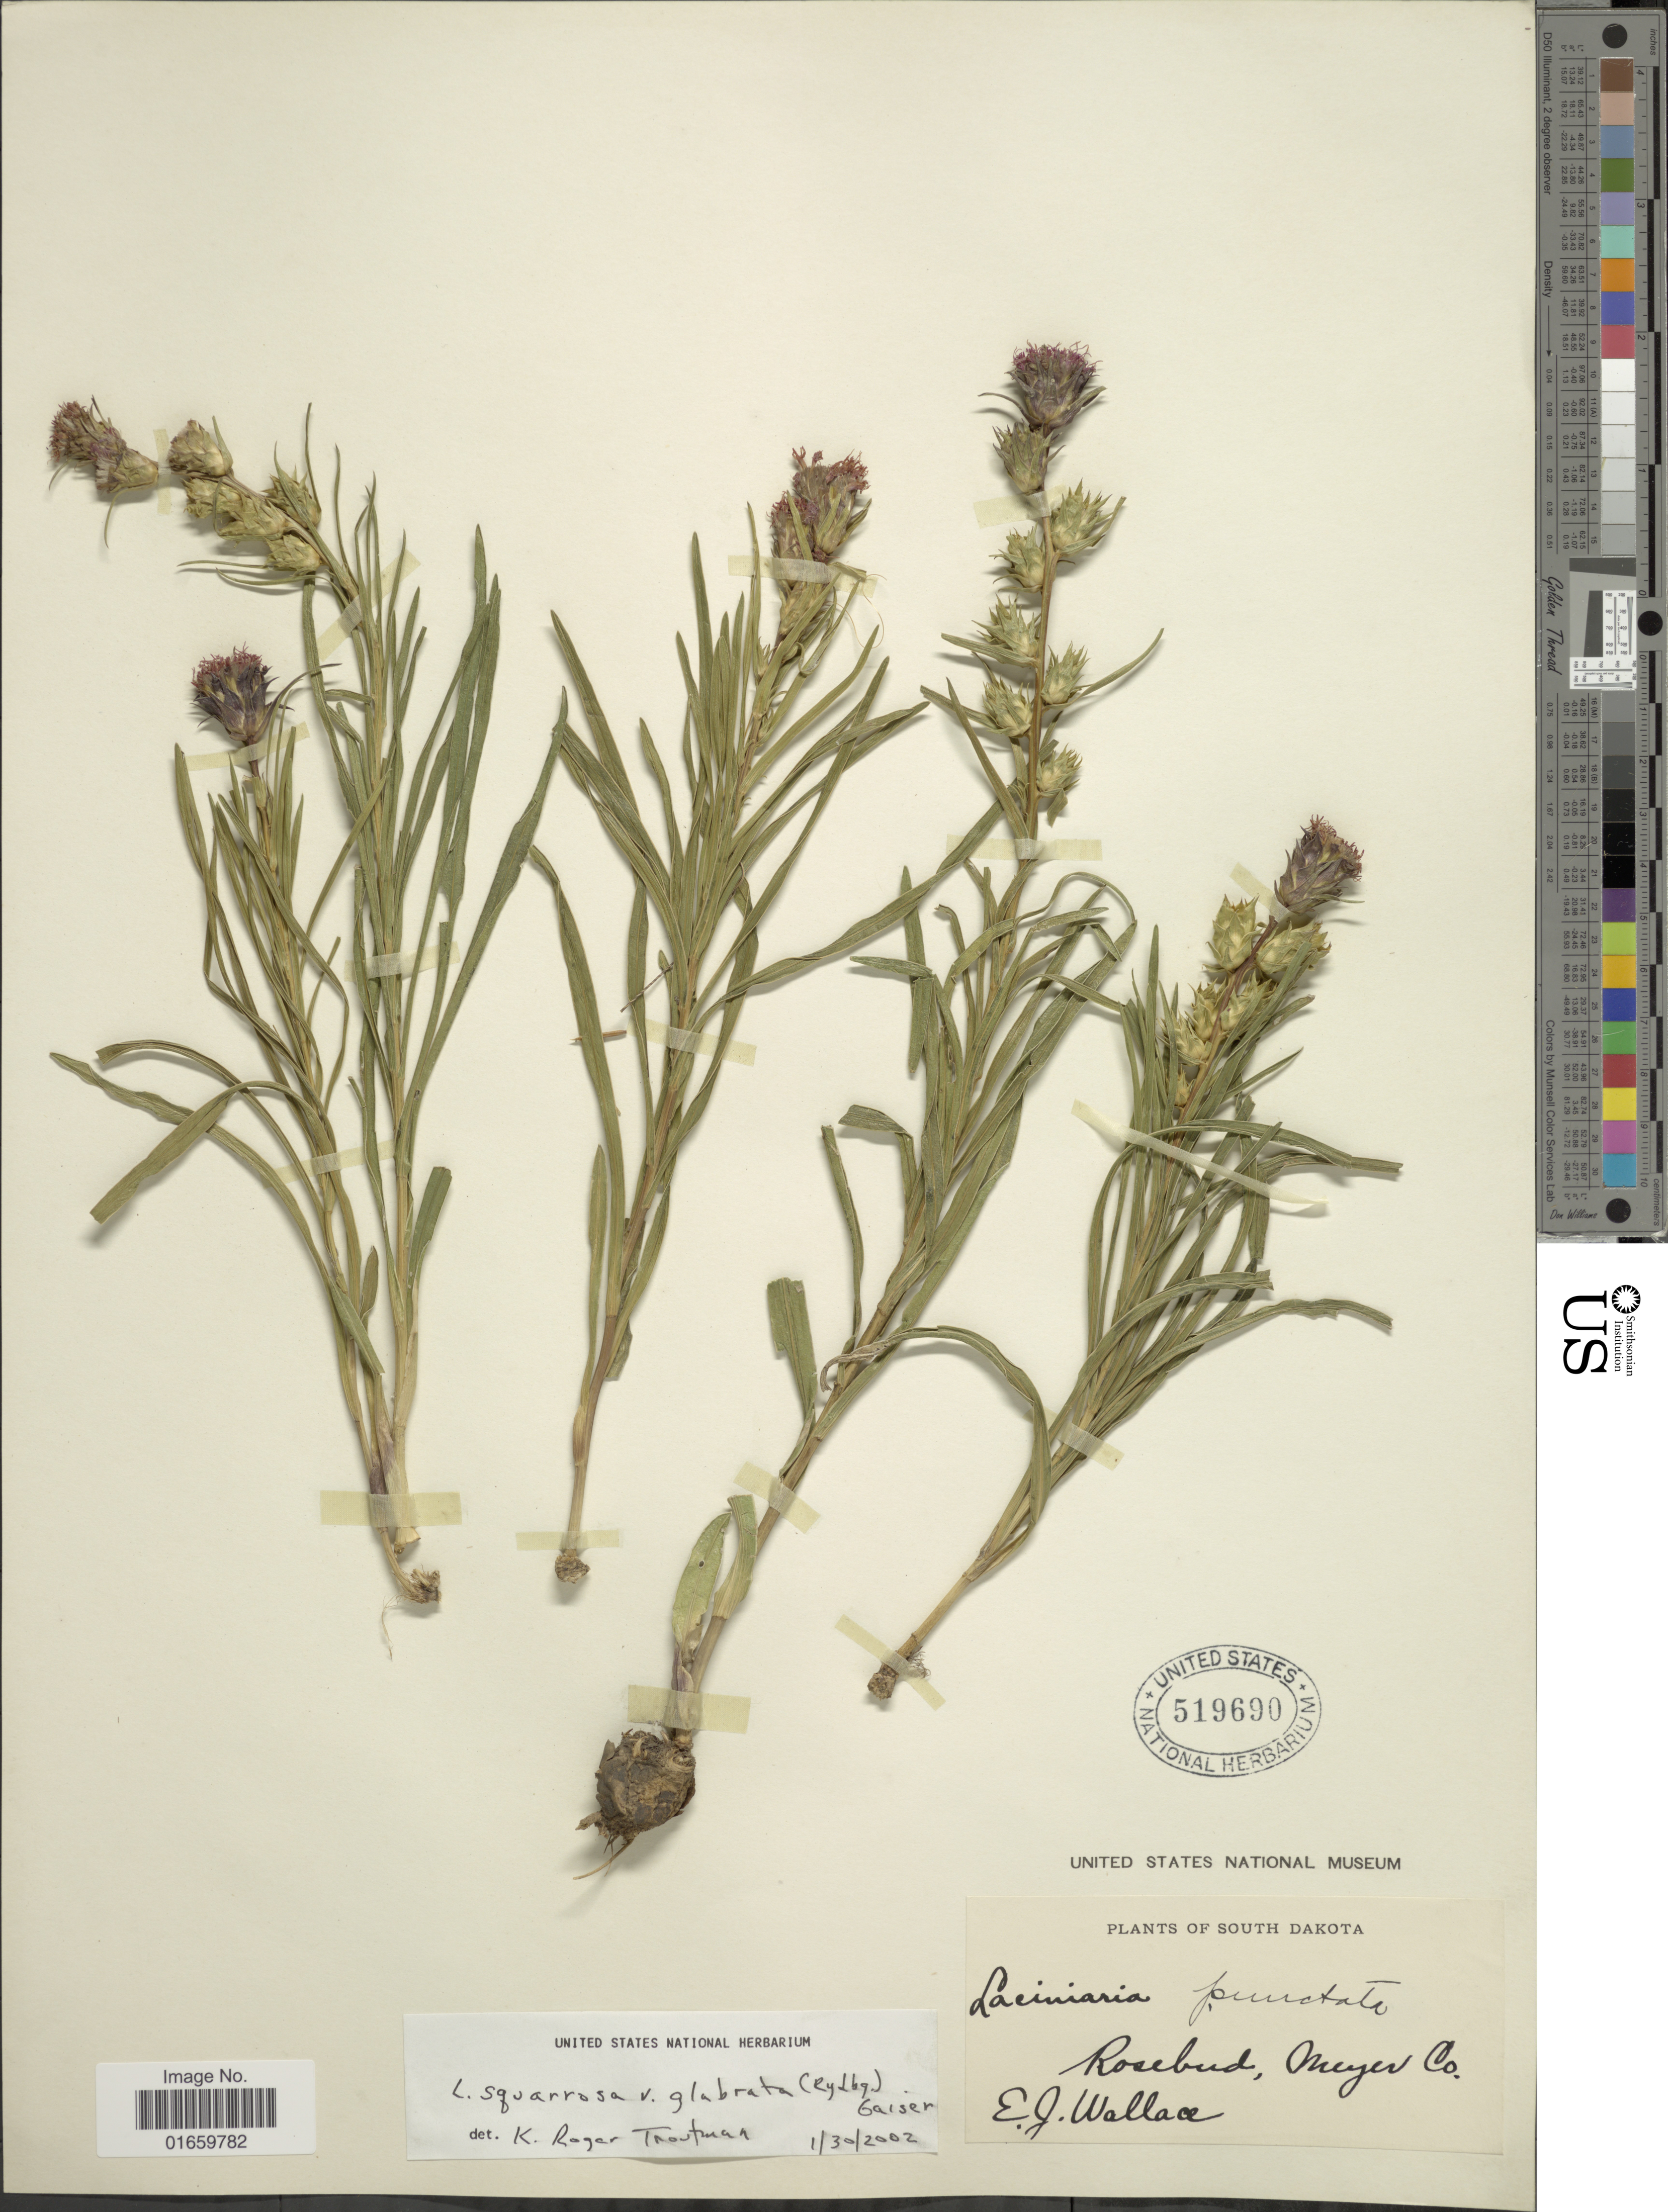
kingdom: Plantae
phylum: Tracheophyta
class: Magnoliopsida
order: Asterales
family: Asteraceae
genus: Liatris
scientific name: Liatris squarrosa var. glabrata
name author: (Rydb.) Gaiser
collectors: E. J. Wallace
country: United States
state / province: South Dakota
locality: South Dakota, Rosebud, Meyer Co.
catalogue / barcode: US 519690